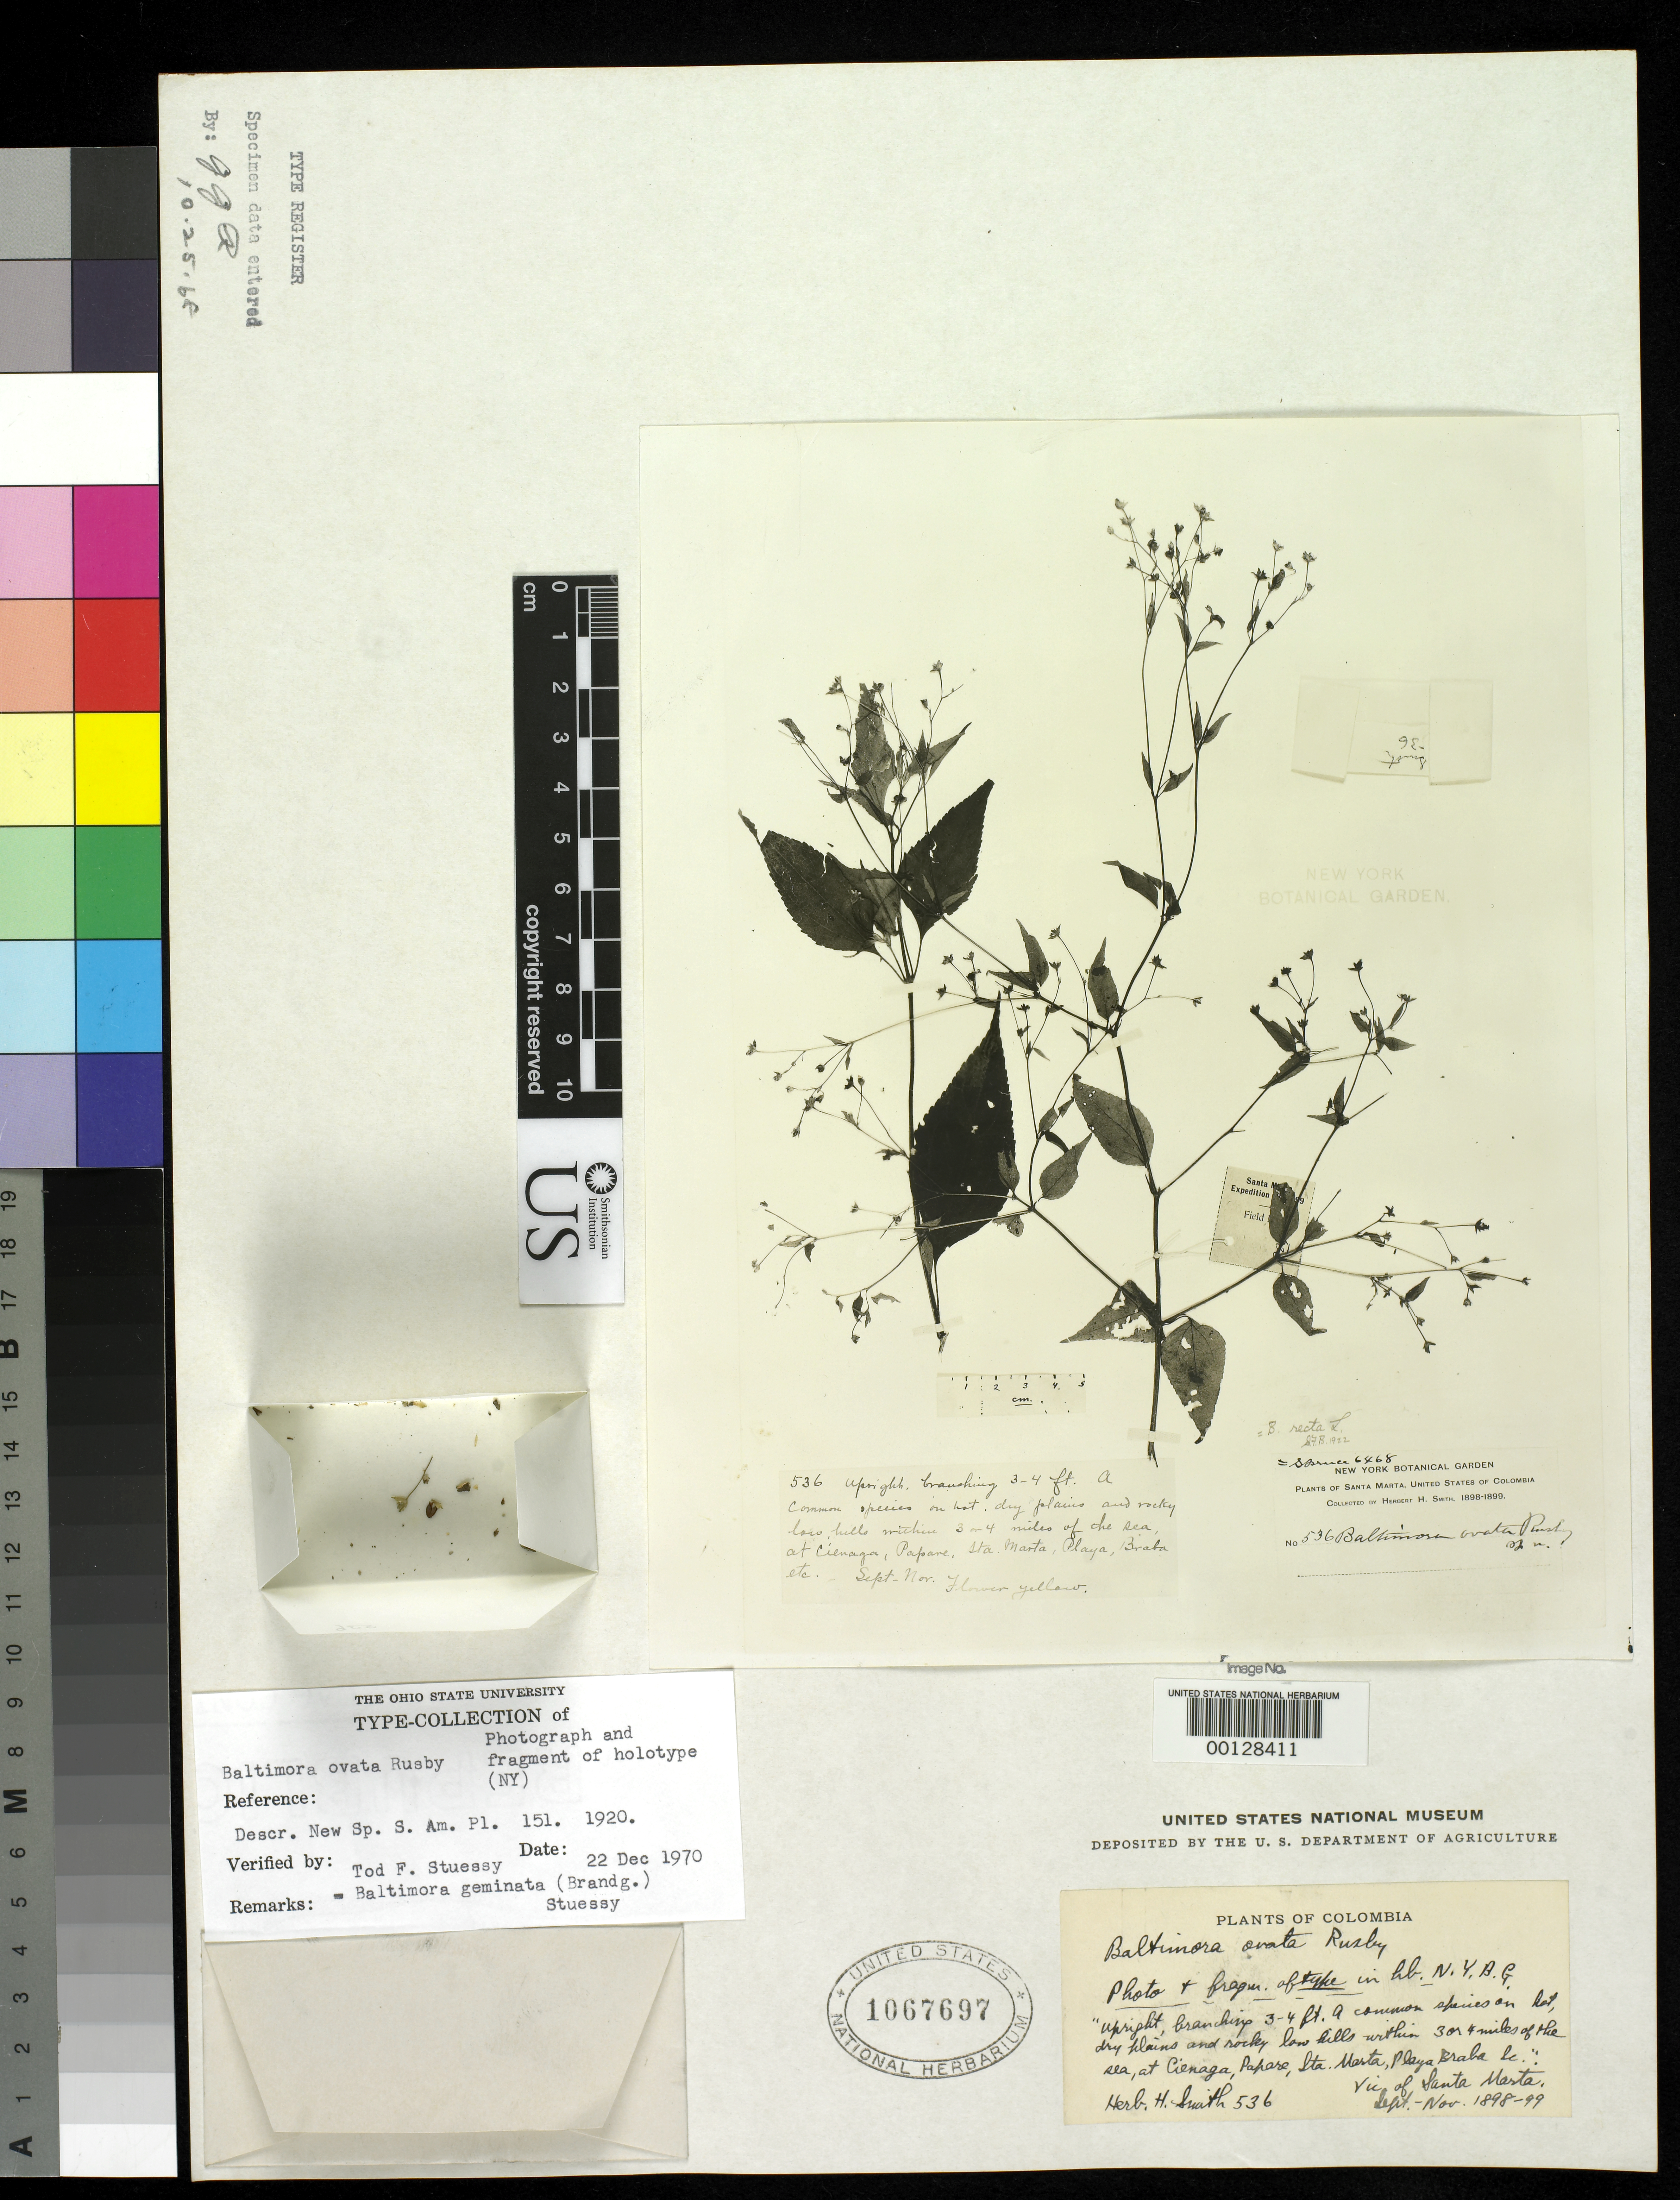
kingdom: Plantae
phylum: Tracheophyta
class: Magnoliopsida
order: Asterales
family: Asteraceae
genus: Baltimora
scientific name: Baltimora ovata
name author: Rusby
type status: Isotype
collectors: Herbert H. Smith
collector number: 536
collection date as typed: Sep 1898 to -- Nov 1899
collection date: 1898-09/1899-11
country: Colombia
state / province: Magdalena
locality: Cienaga, Papare, Playa Braba, vicinity of Santa Marta.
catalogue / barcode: US 1067697